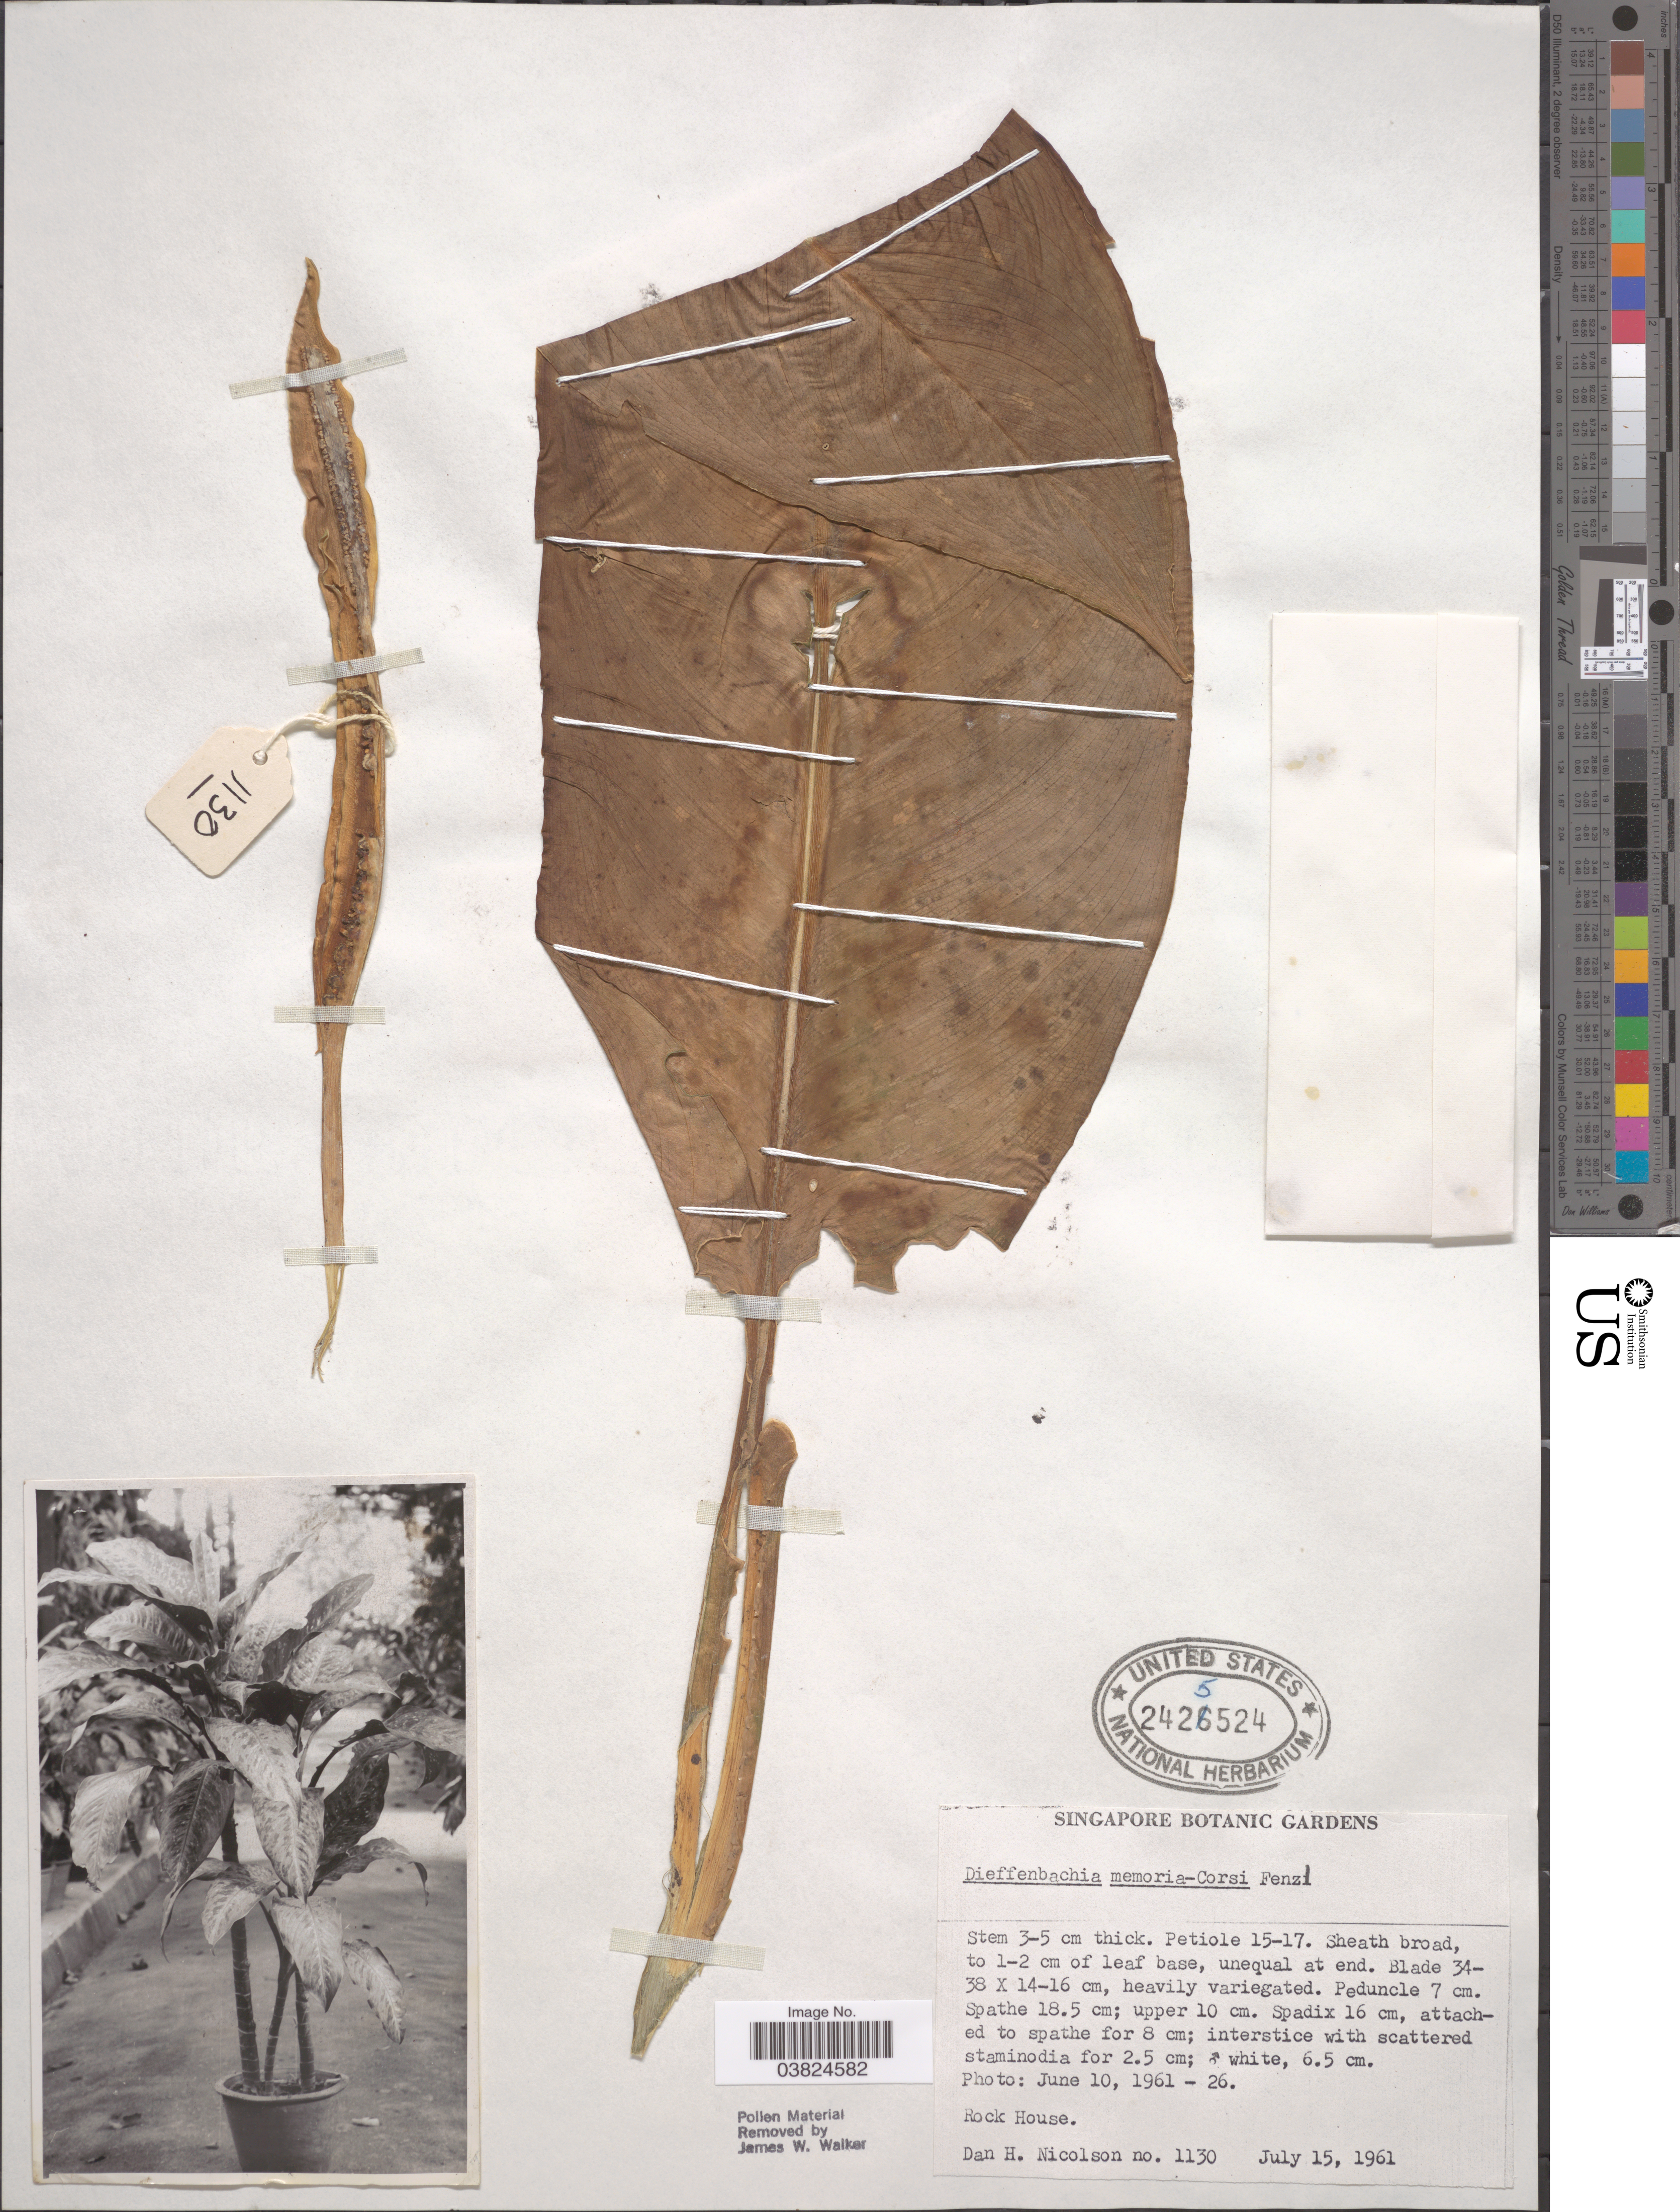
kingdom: Plantae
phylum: Tracheophyta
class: Liliopsida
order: Alismatales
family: Araceae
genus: Dieffenbachia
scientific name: Dieffenbachia memoria-corsii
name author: Fenzi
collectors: D. H. Nicolson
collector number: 1130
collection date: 1961-07-15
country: Singapore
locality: Singapore Botanic Gardens. [unsure placement] Rock House.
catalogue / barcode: US 2425524